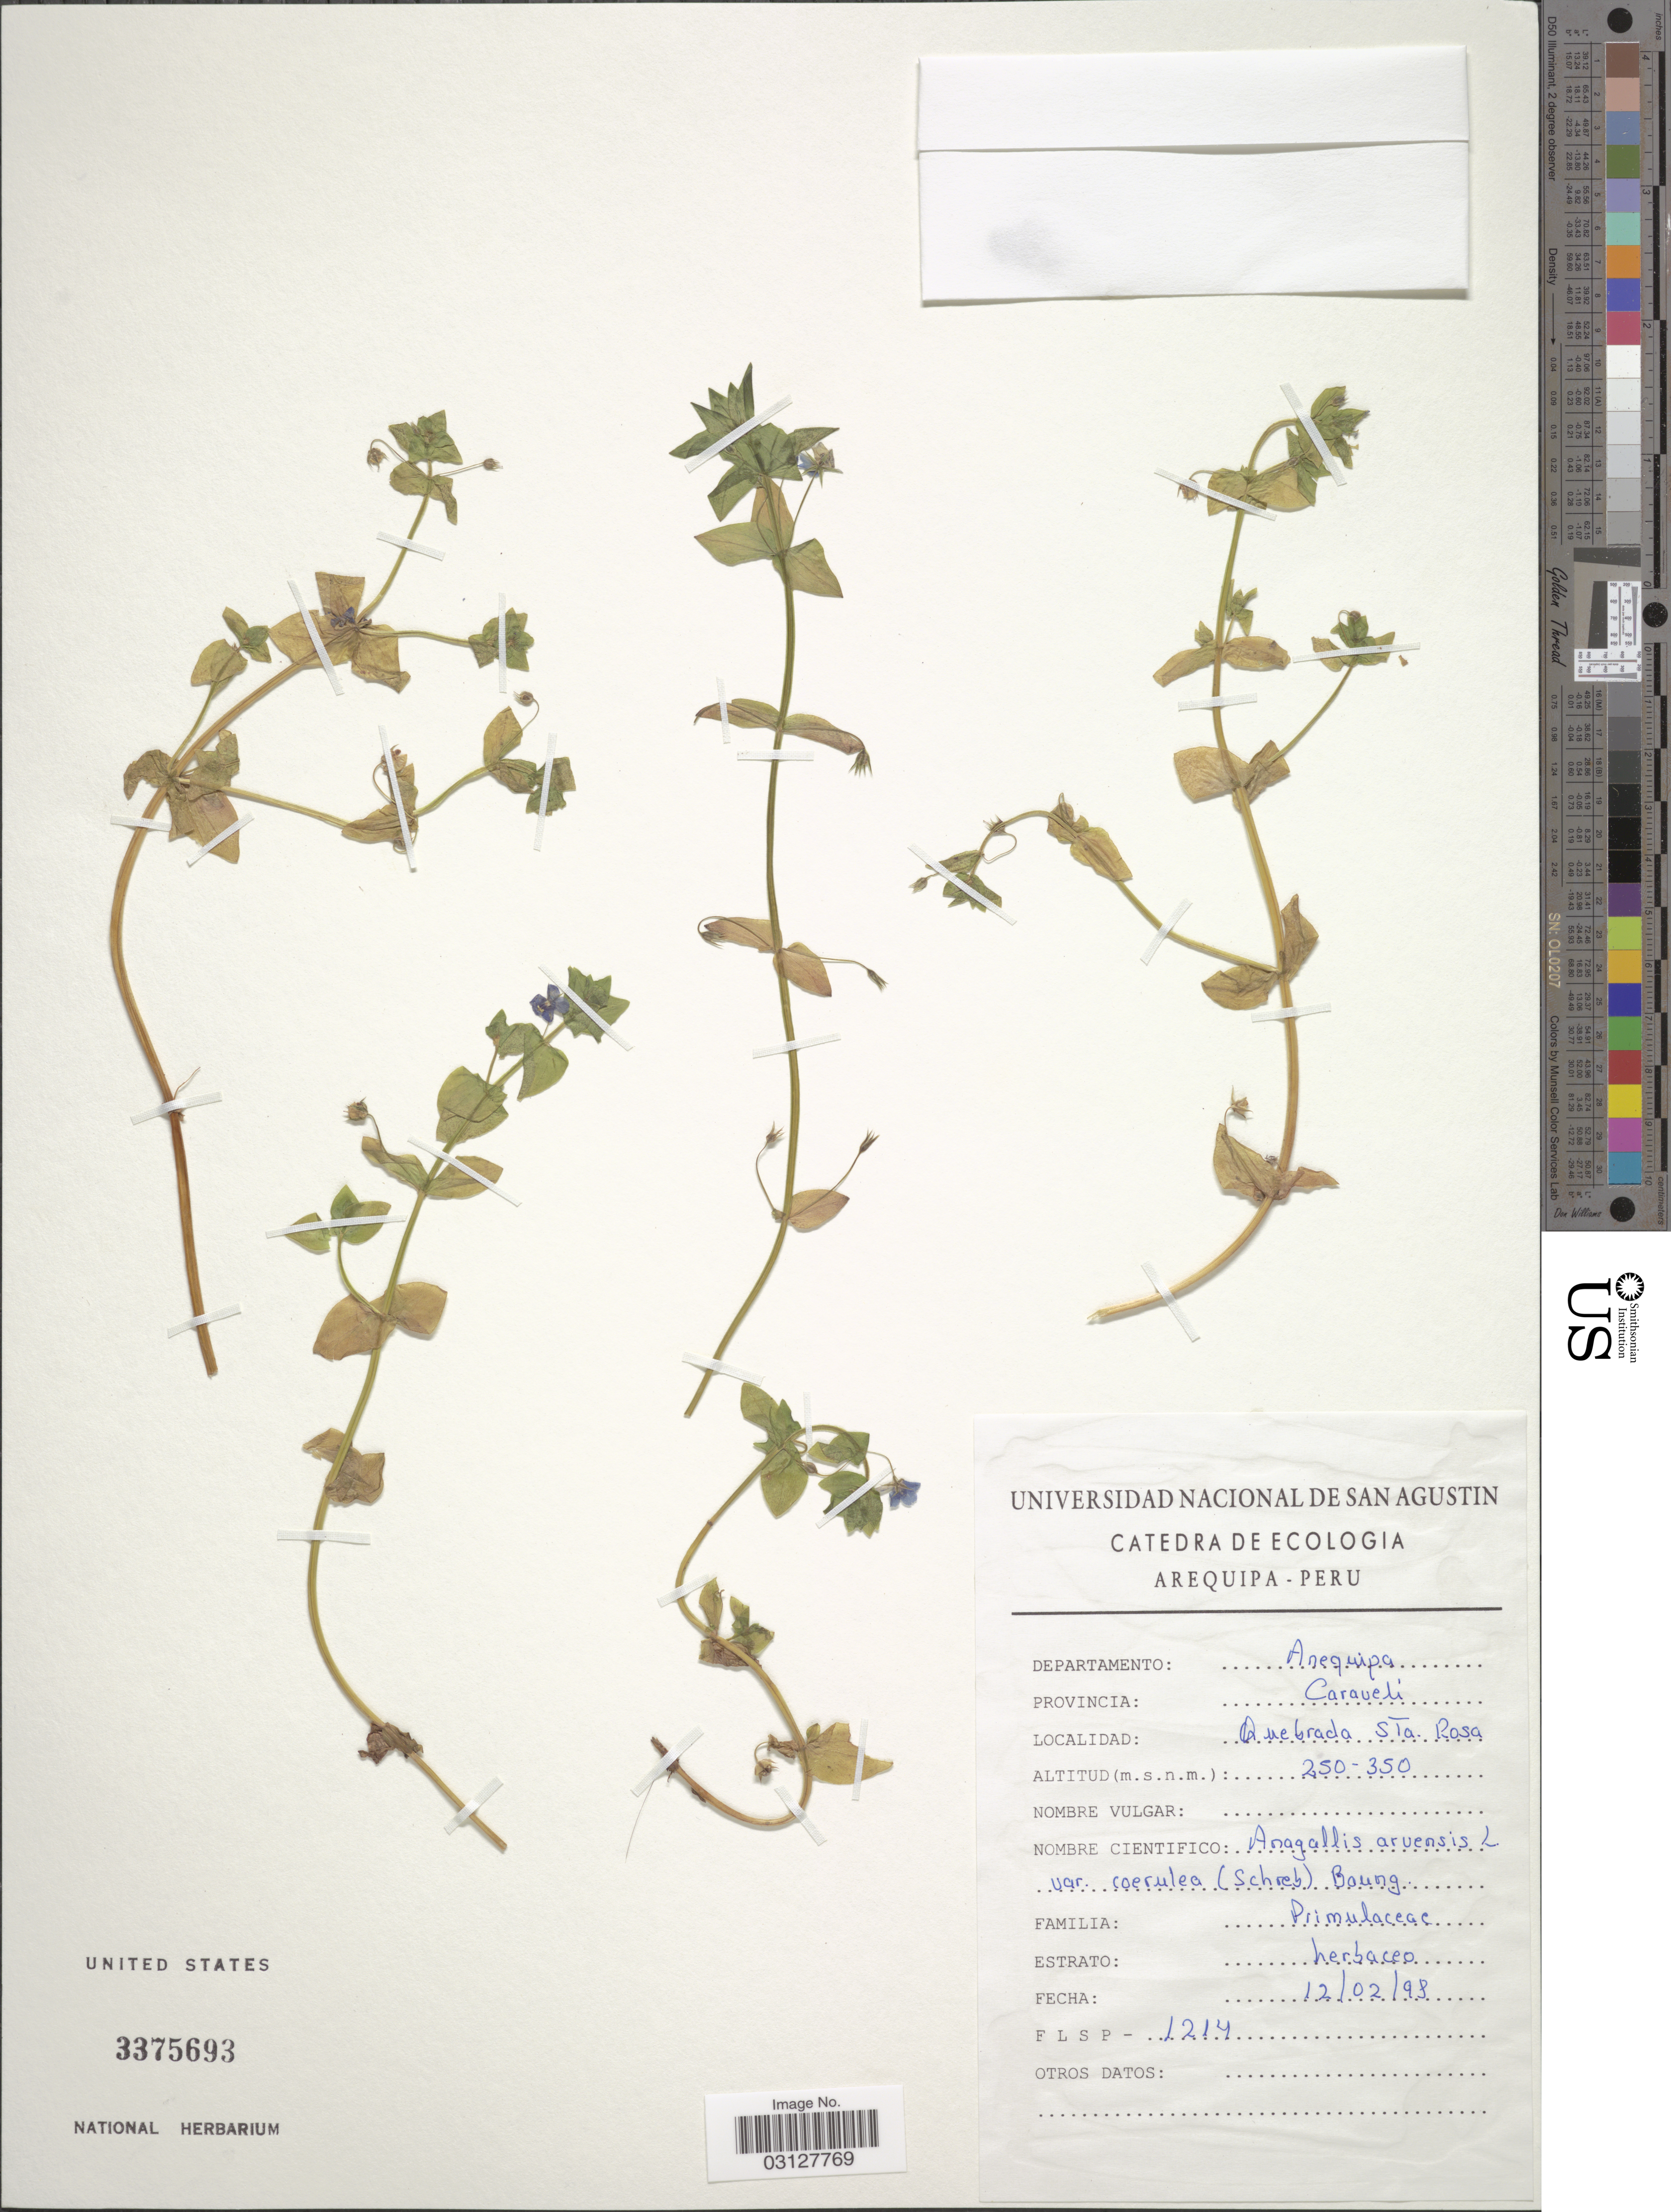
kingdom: Plantae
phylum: Tracheophyta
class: Magnoliopsida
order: Ericales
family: Primulaceae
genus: Anagallis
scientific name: Anagallis arvensis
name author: L.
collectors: F. L. S. P.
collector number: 1214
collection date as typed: Transcribed d/m/y: 12/2/98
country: Peru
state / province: Arequipa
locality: Departamento: Arequipa, Provincia: Caraveli, Quebrada Sta. Rosa.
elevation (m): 250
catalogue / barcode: US 3375693